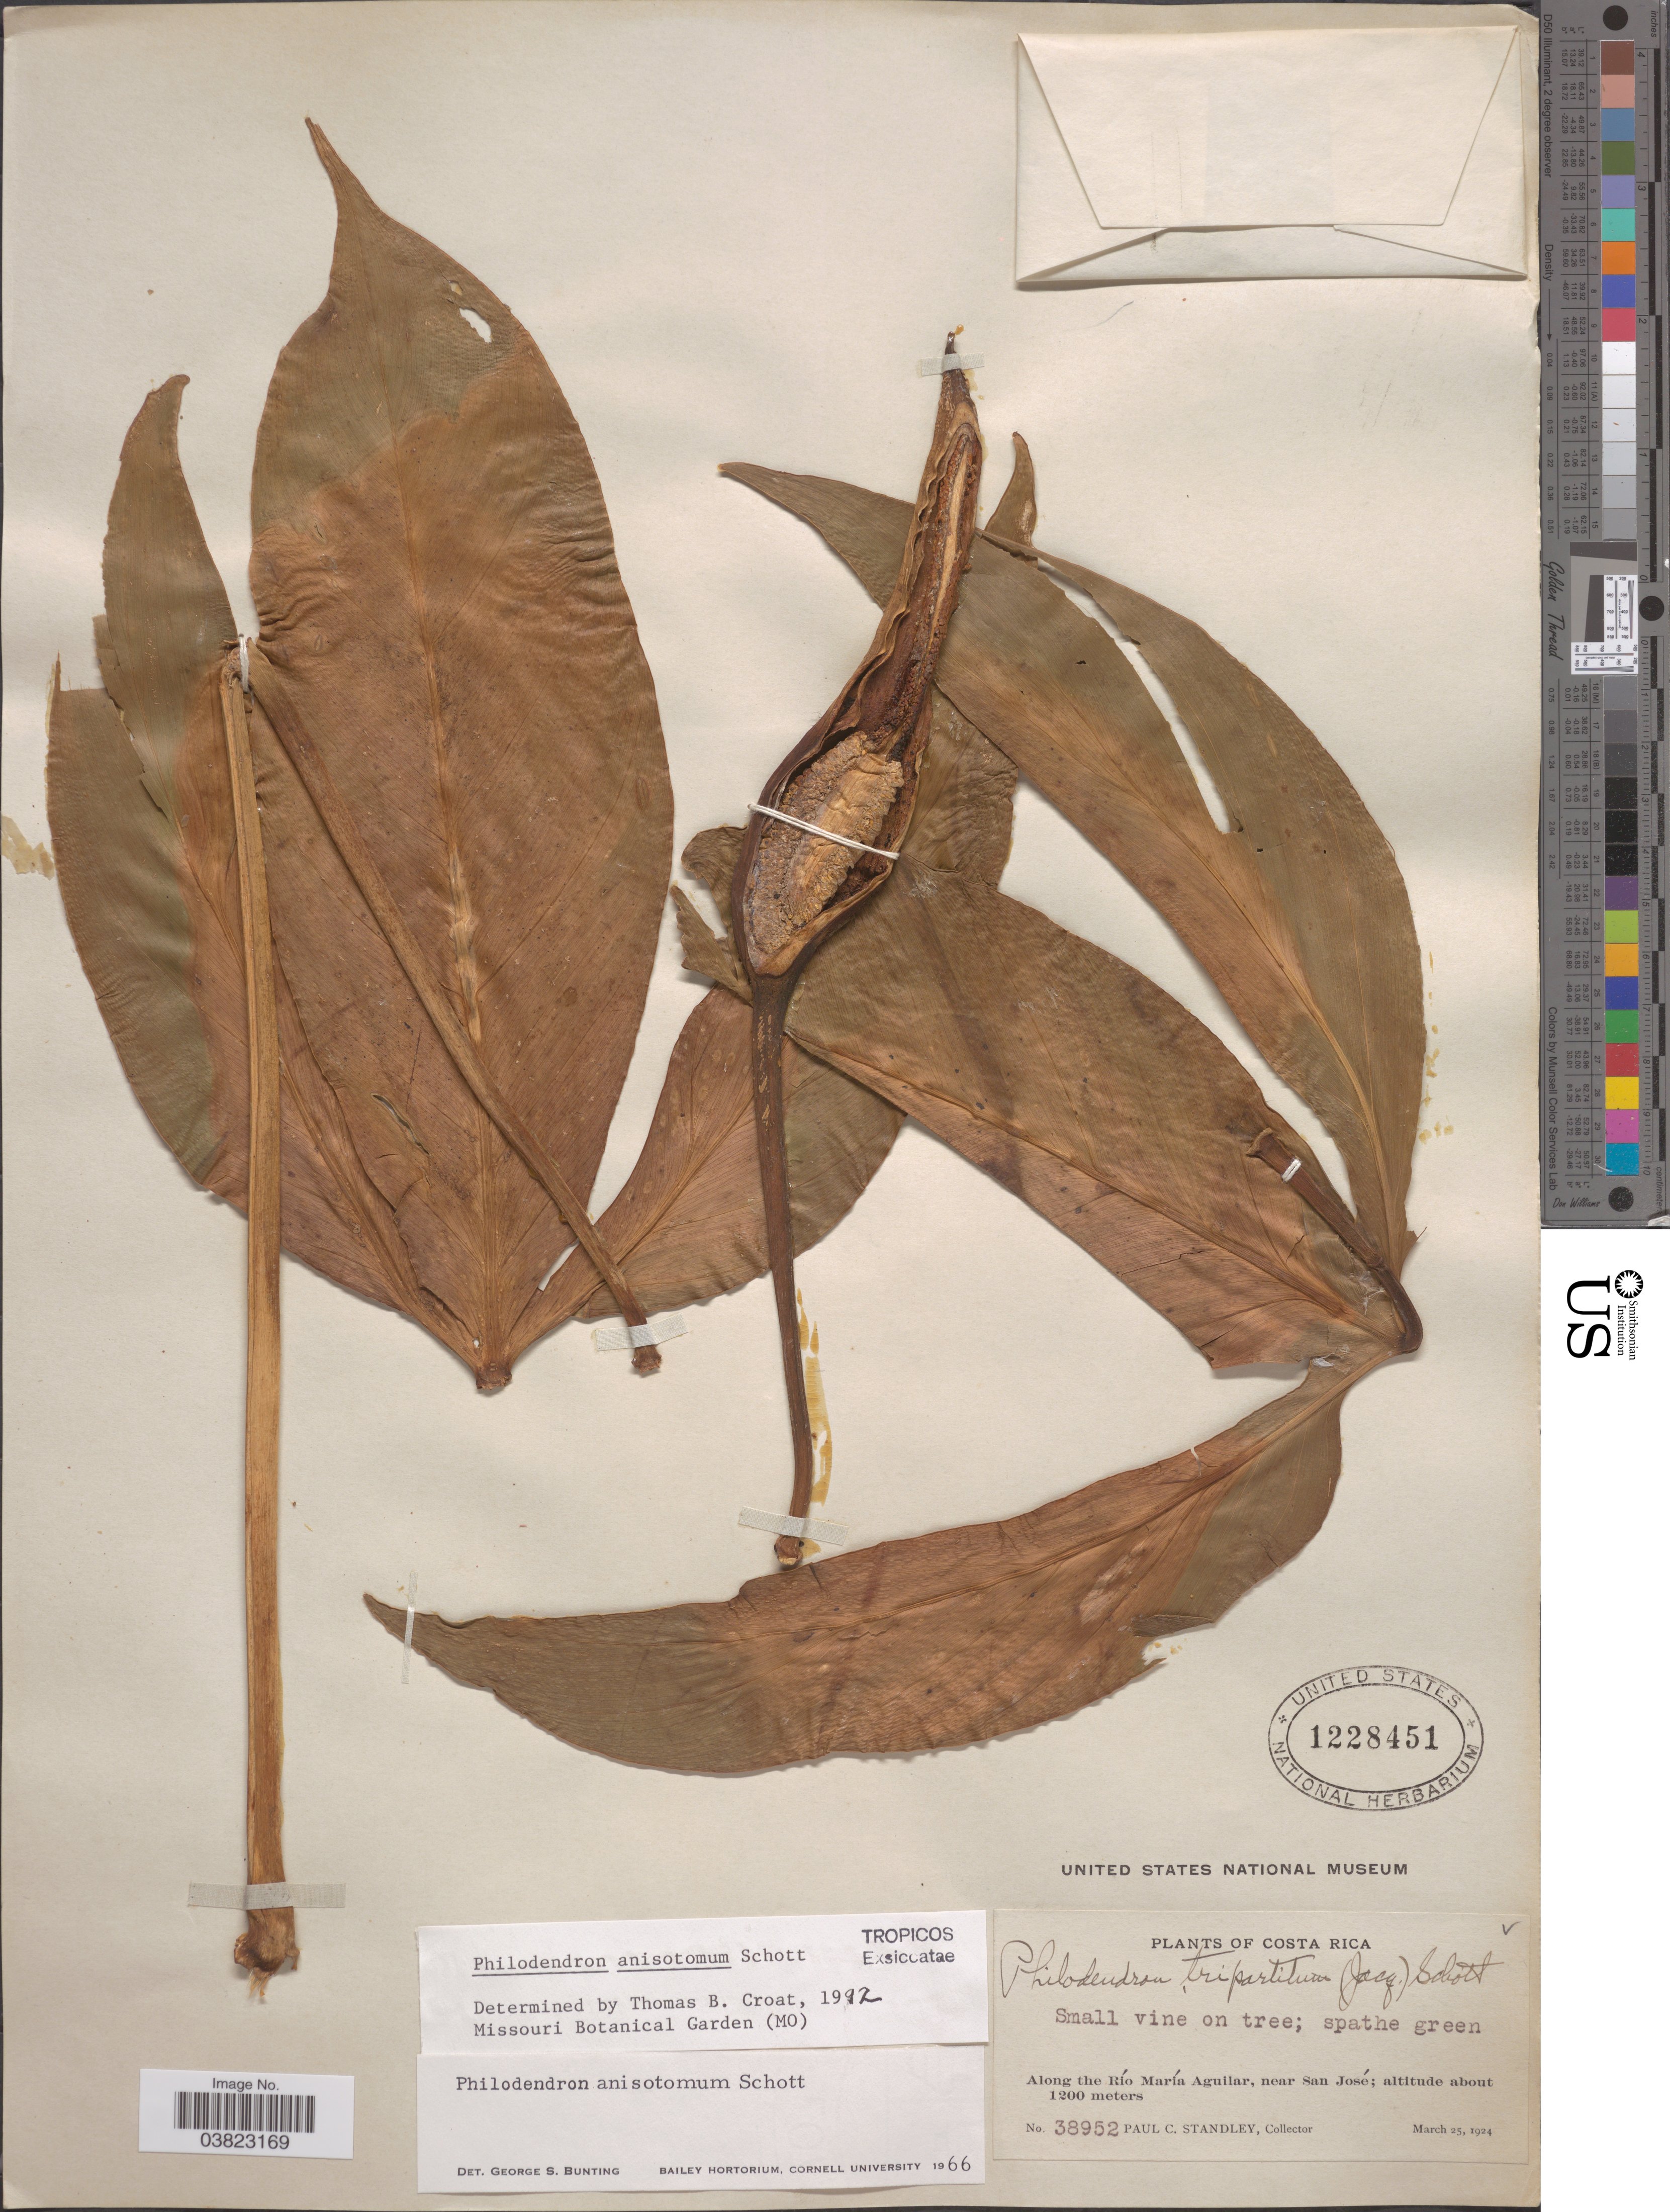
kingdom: Plantae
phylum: Tracheophyta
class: Liliopsida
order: Alismatales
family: Araceae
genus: Philodendron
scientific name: Philodendron anisotomum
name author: Schott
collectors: P. C. Standley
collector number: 38952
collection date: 1924-03-25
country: Costa Rica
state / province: San José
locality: Along the Río María Aguilar, near San José.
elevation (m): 1200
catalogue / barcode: US 1228451